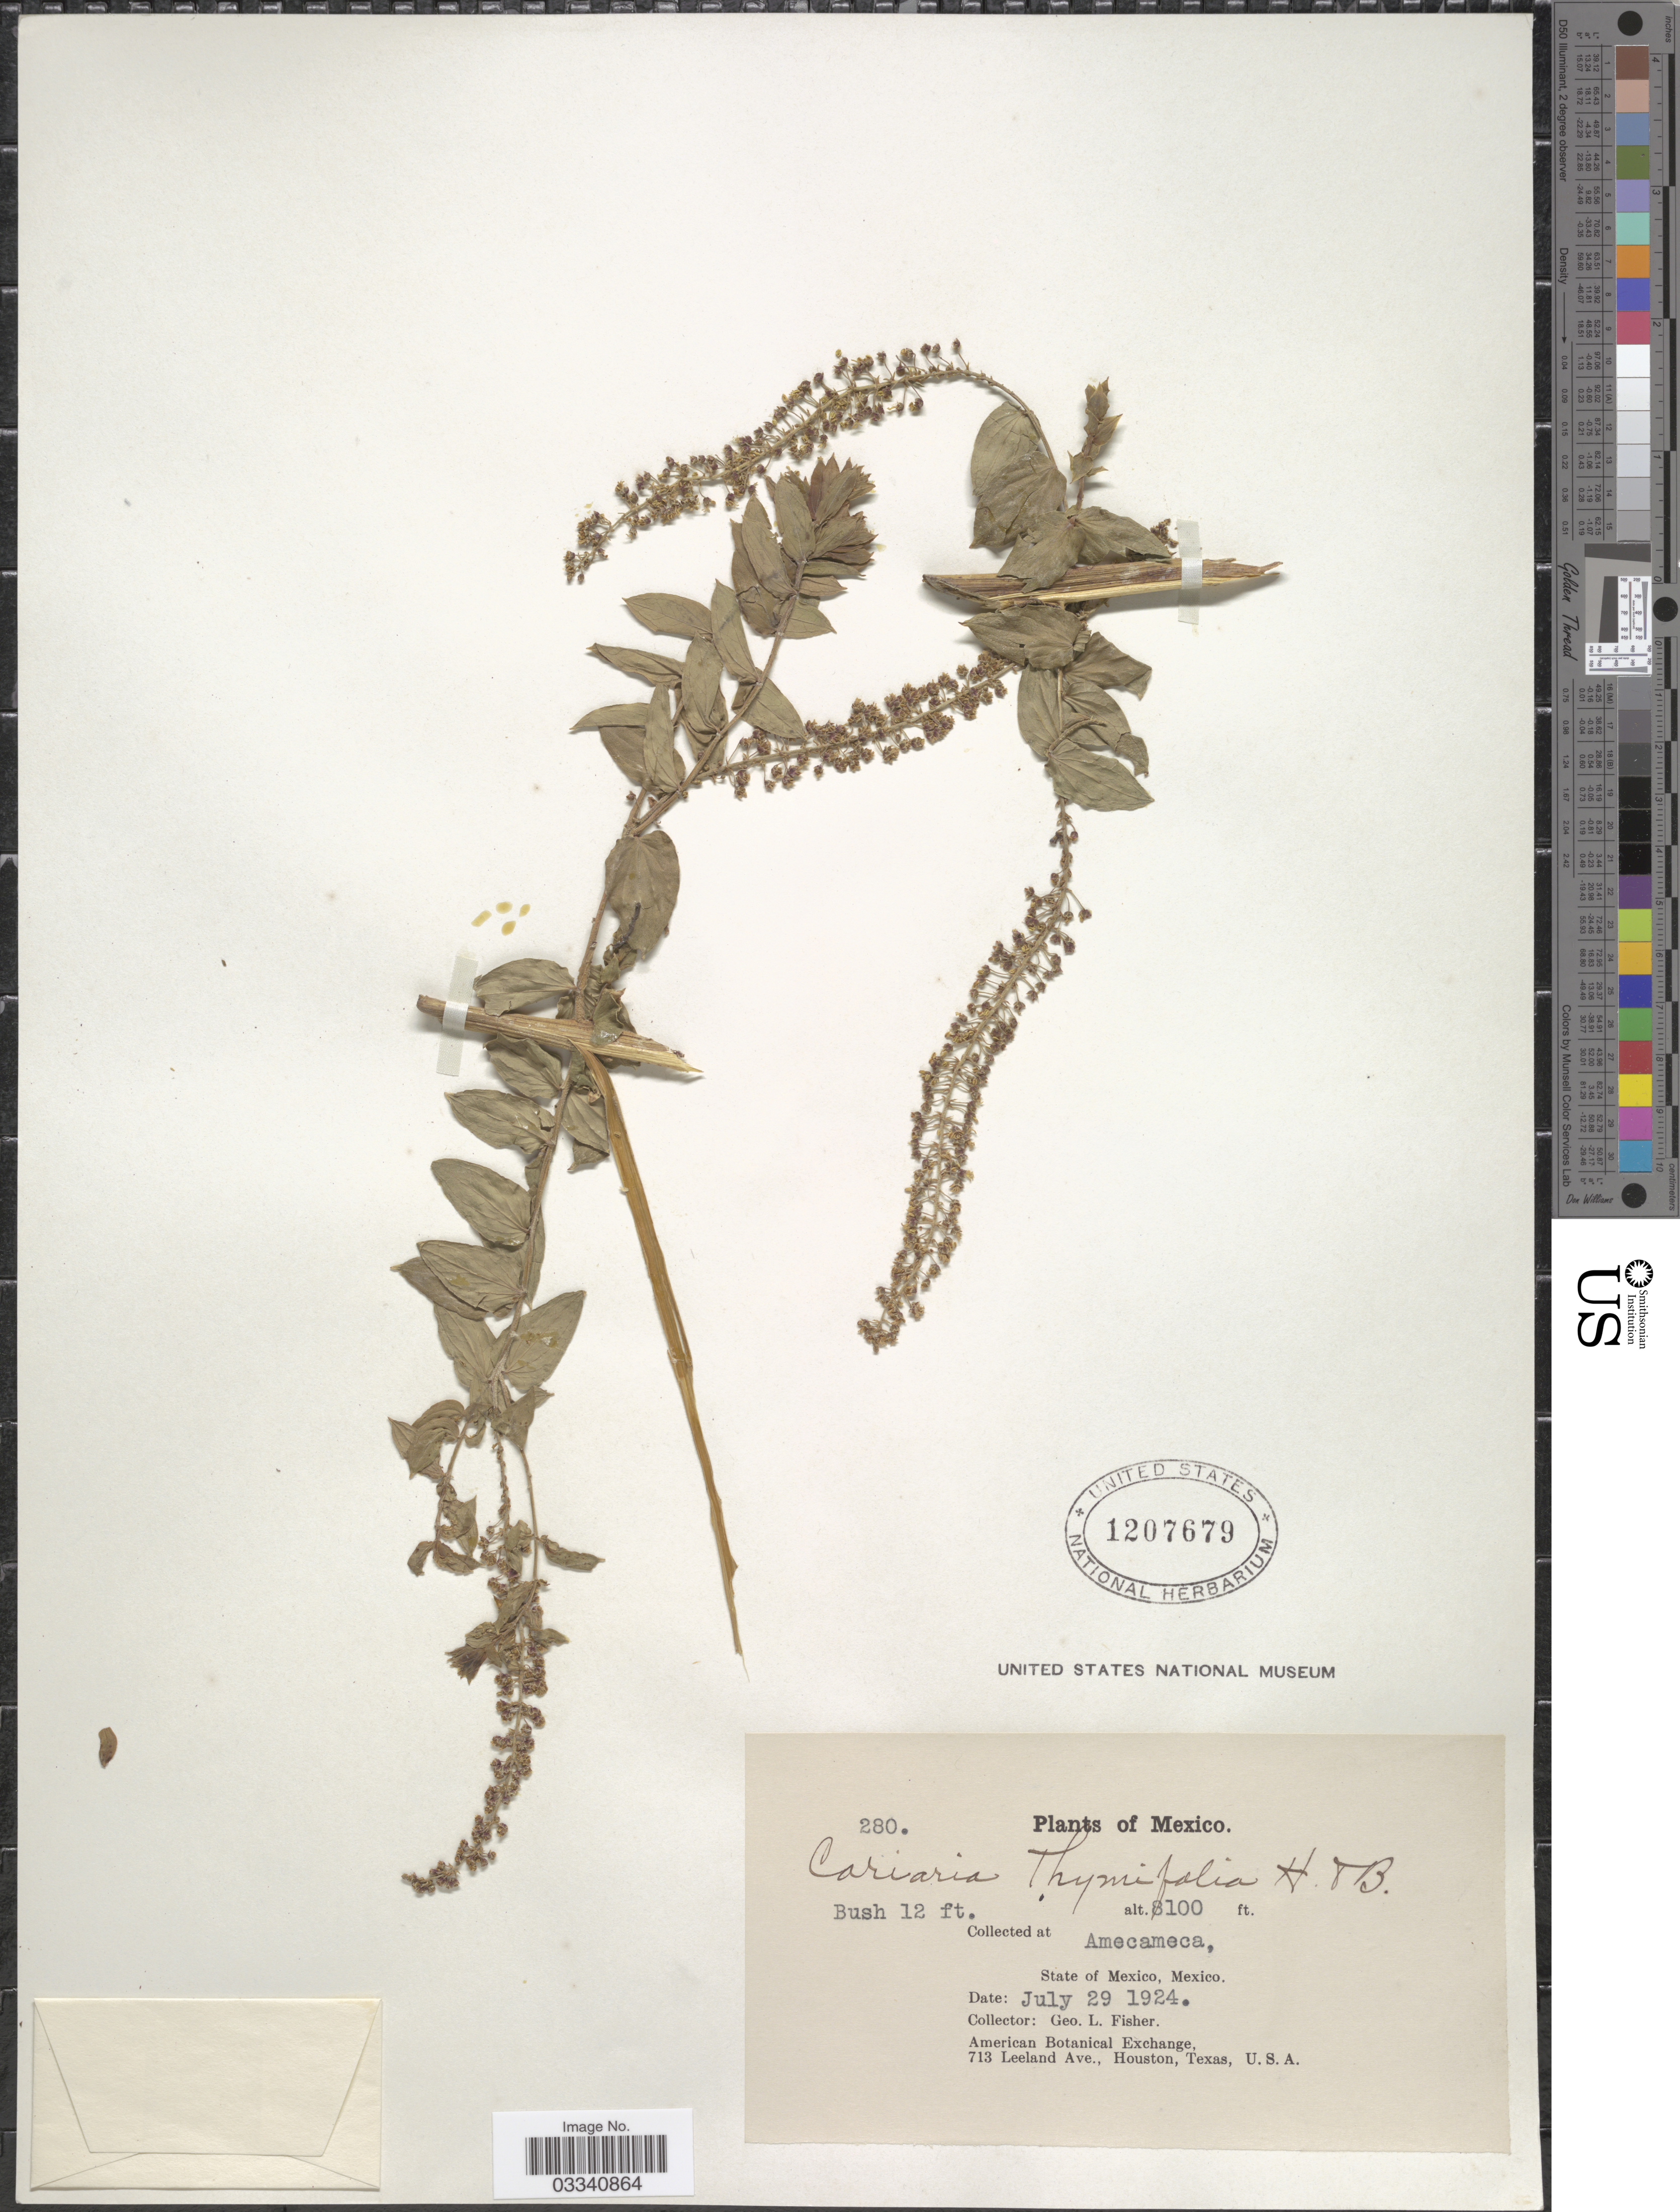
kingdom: Plantae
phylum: Tracheophyta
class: Magnoliopsida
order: Cucurbitales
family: Coriariaceae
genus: Coriaria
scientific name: Coriaria ruscifolia subsp. microphylla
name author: (Poir.) L.E. Skog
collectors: G. L. Fisher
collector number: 280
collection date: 1924-07-29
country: Mexico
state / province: México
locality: Amecameca.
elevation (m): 2469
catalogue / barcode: US 1207679